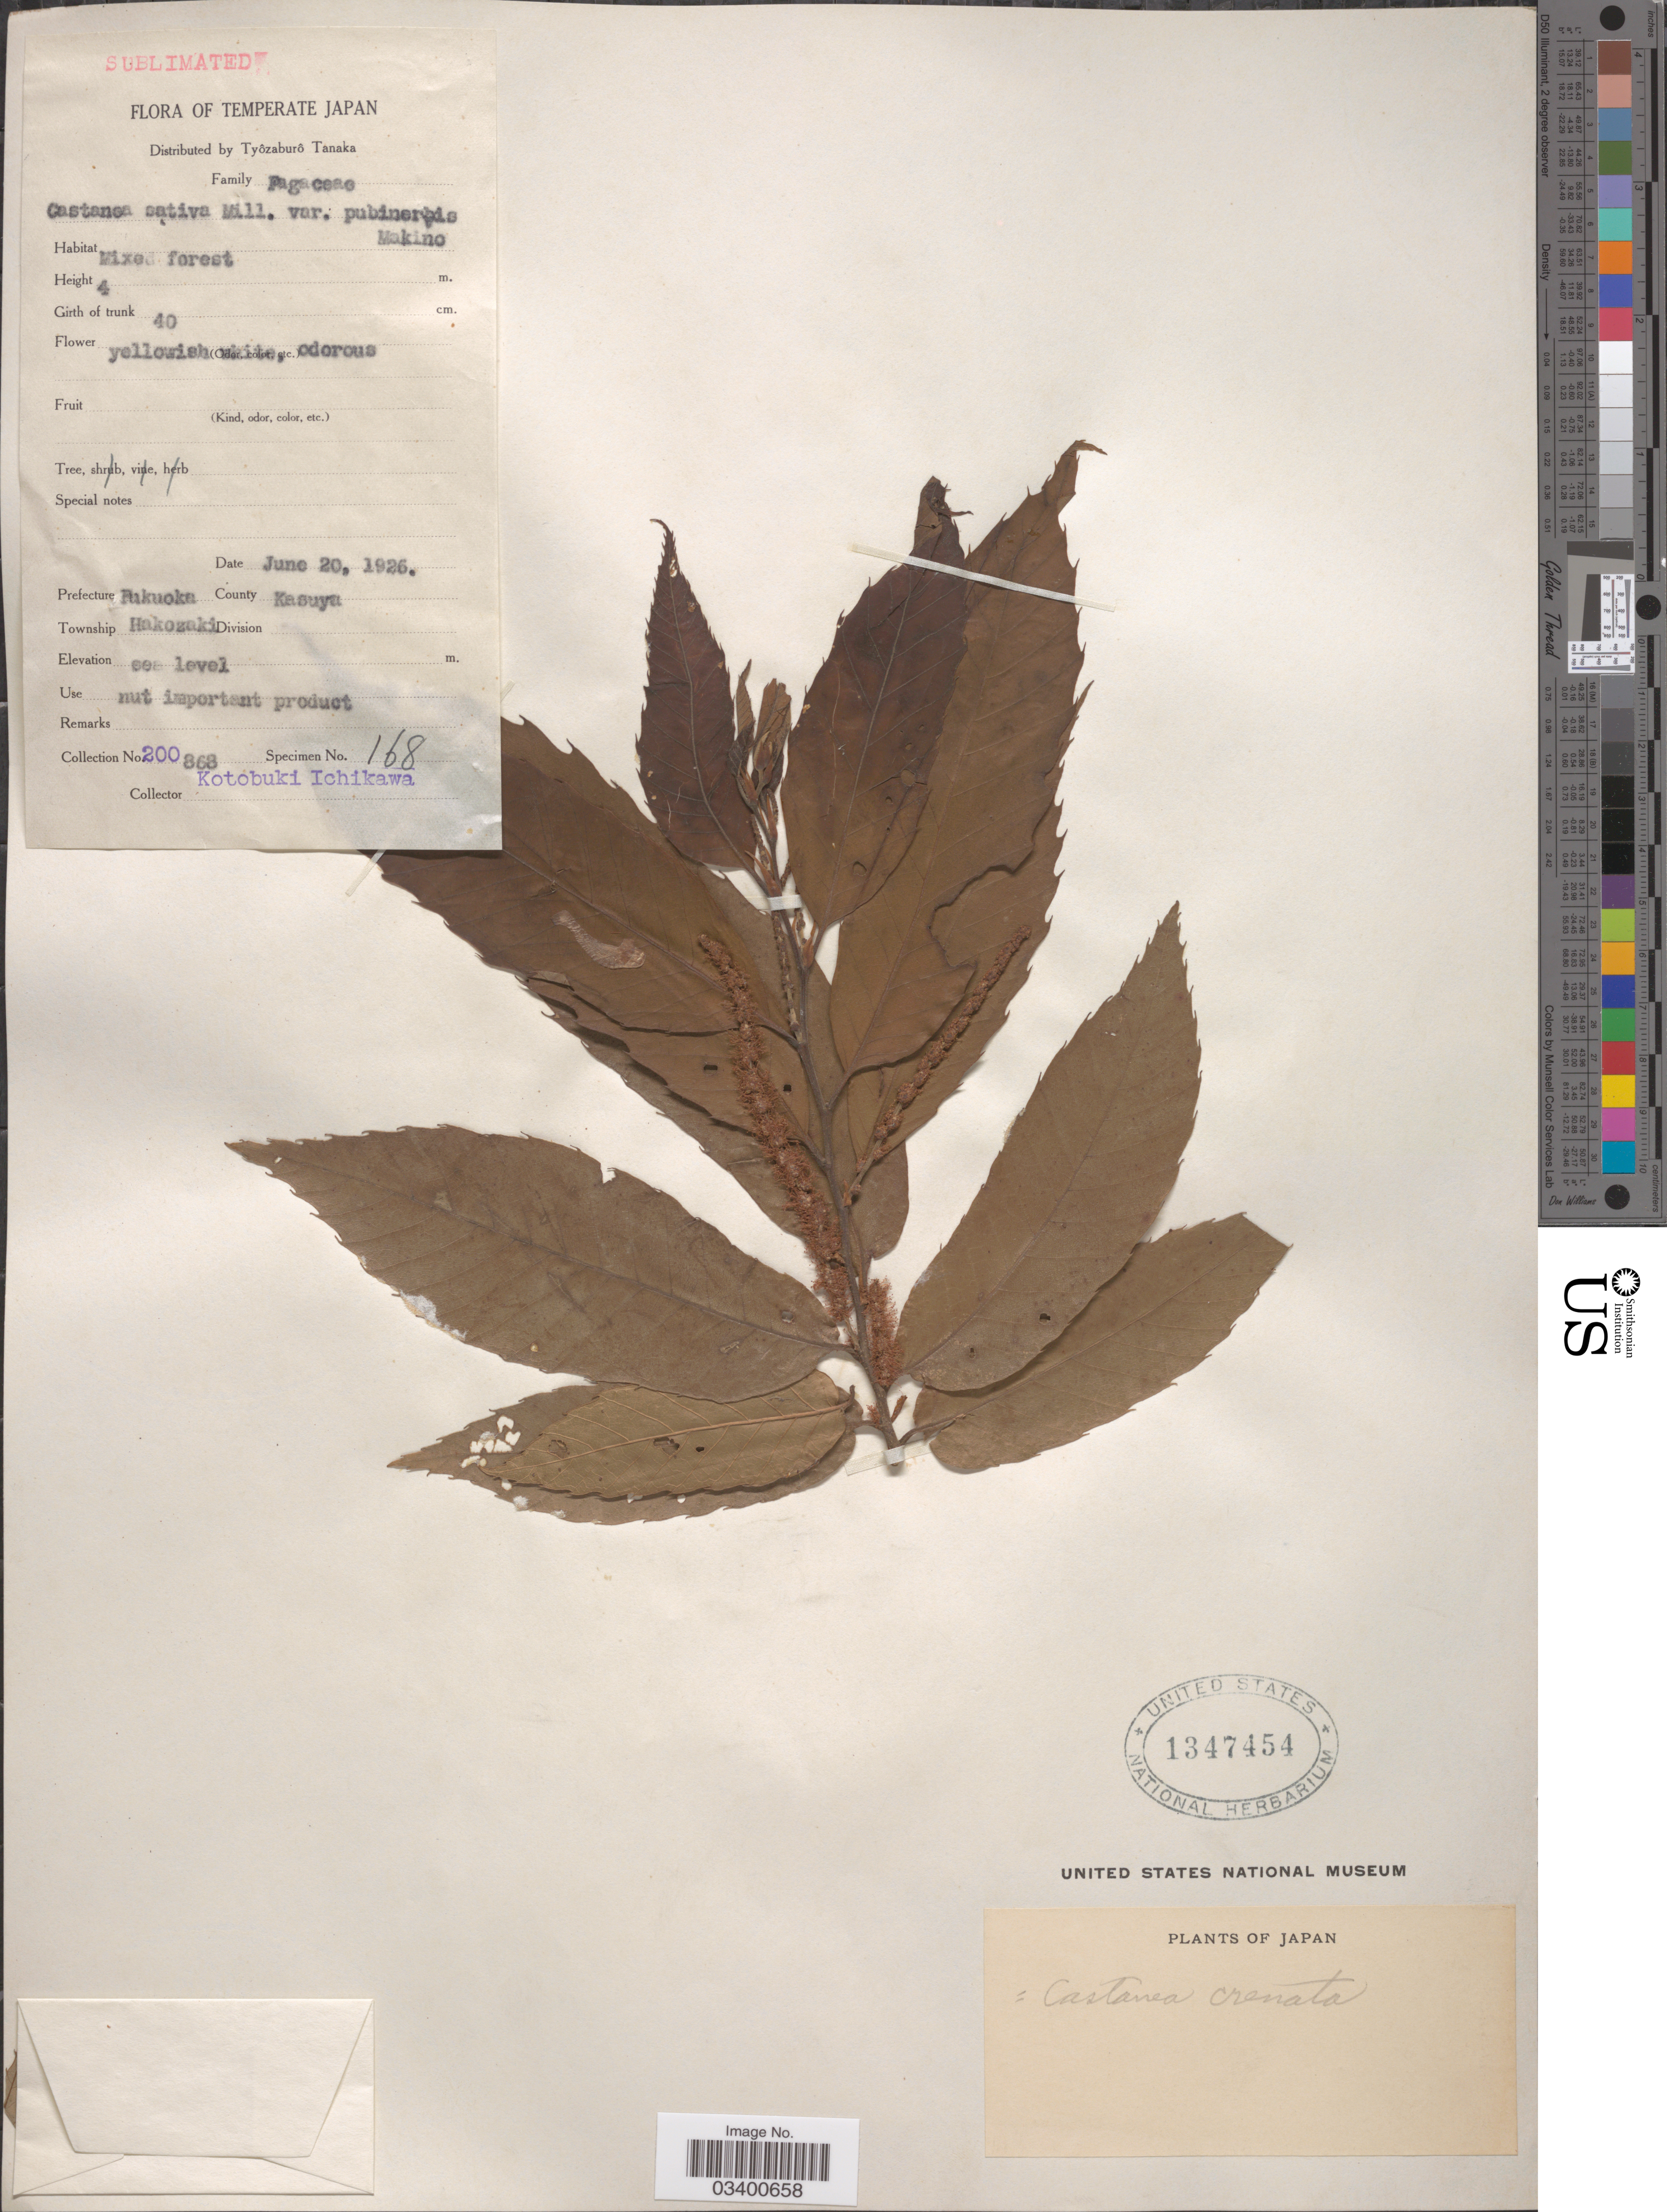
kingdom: Plantae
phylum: Tracheophyta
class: Magnoliopsida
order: Fagales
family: Fagaceae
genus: Castanea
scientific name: Castanea crenata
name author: Siebold & Zucc.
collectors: K. Ichikawa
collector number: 200/868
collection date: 1926-06-20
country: Japan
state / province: Hukuoka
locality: Temperate Japan. Prefecture Fukuoka. County Kasuya. Township Hakozaki.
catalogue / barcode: US 1347454